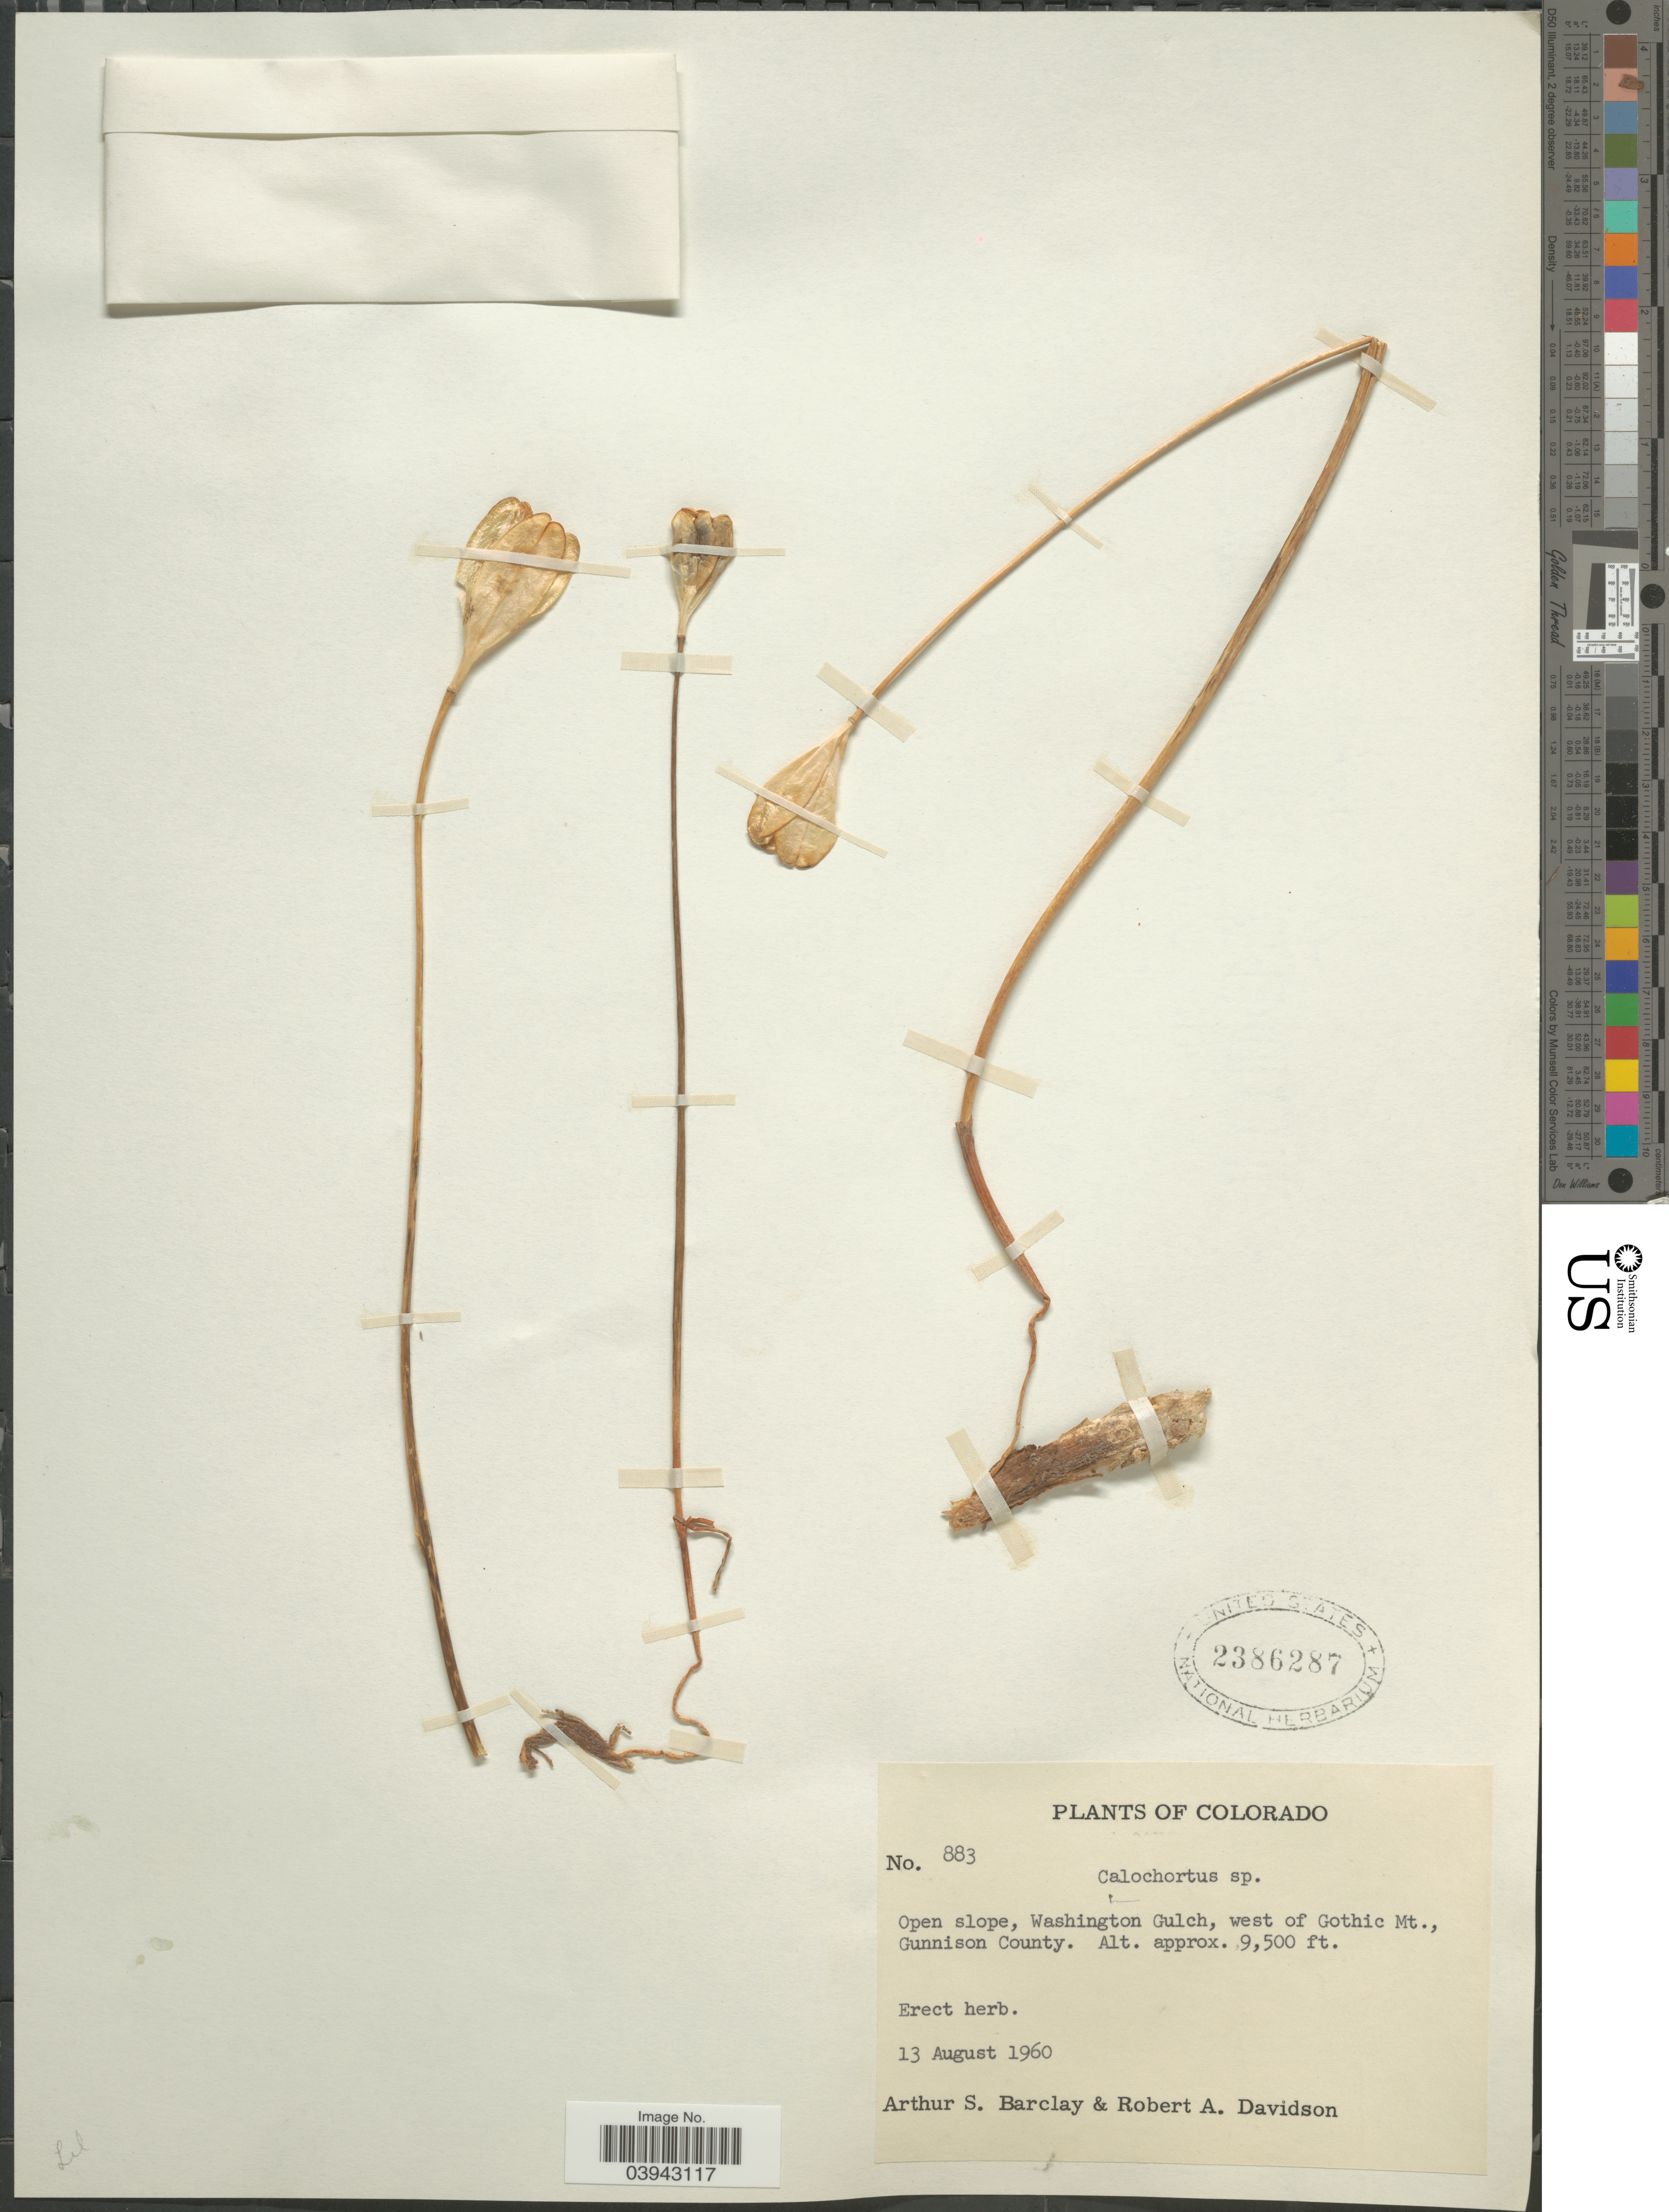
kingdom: Plantae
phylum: Tracheophyta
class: Liliopsida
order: Liliales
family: Liliaceae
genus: Calochortus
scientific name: Calochortus sp.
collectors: A. S. Barclay & R. A. Davidson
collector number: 883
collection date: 1960-08-13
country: United States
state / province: Colorado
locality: Open slope, Washington Gulch, west of Gothic Mt., Gunnison County.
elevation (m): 2896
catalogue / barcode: US 2386287